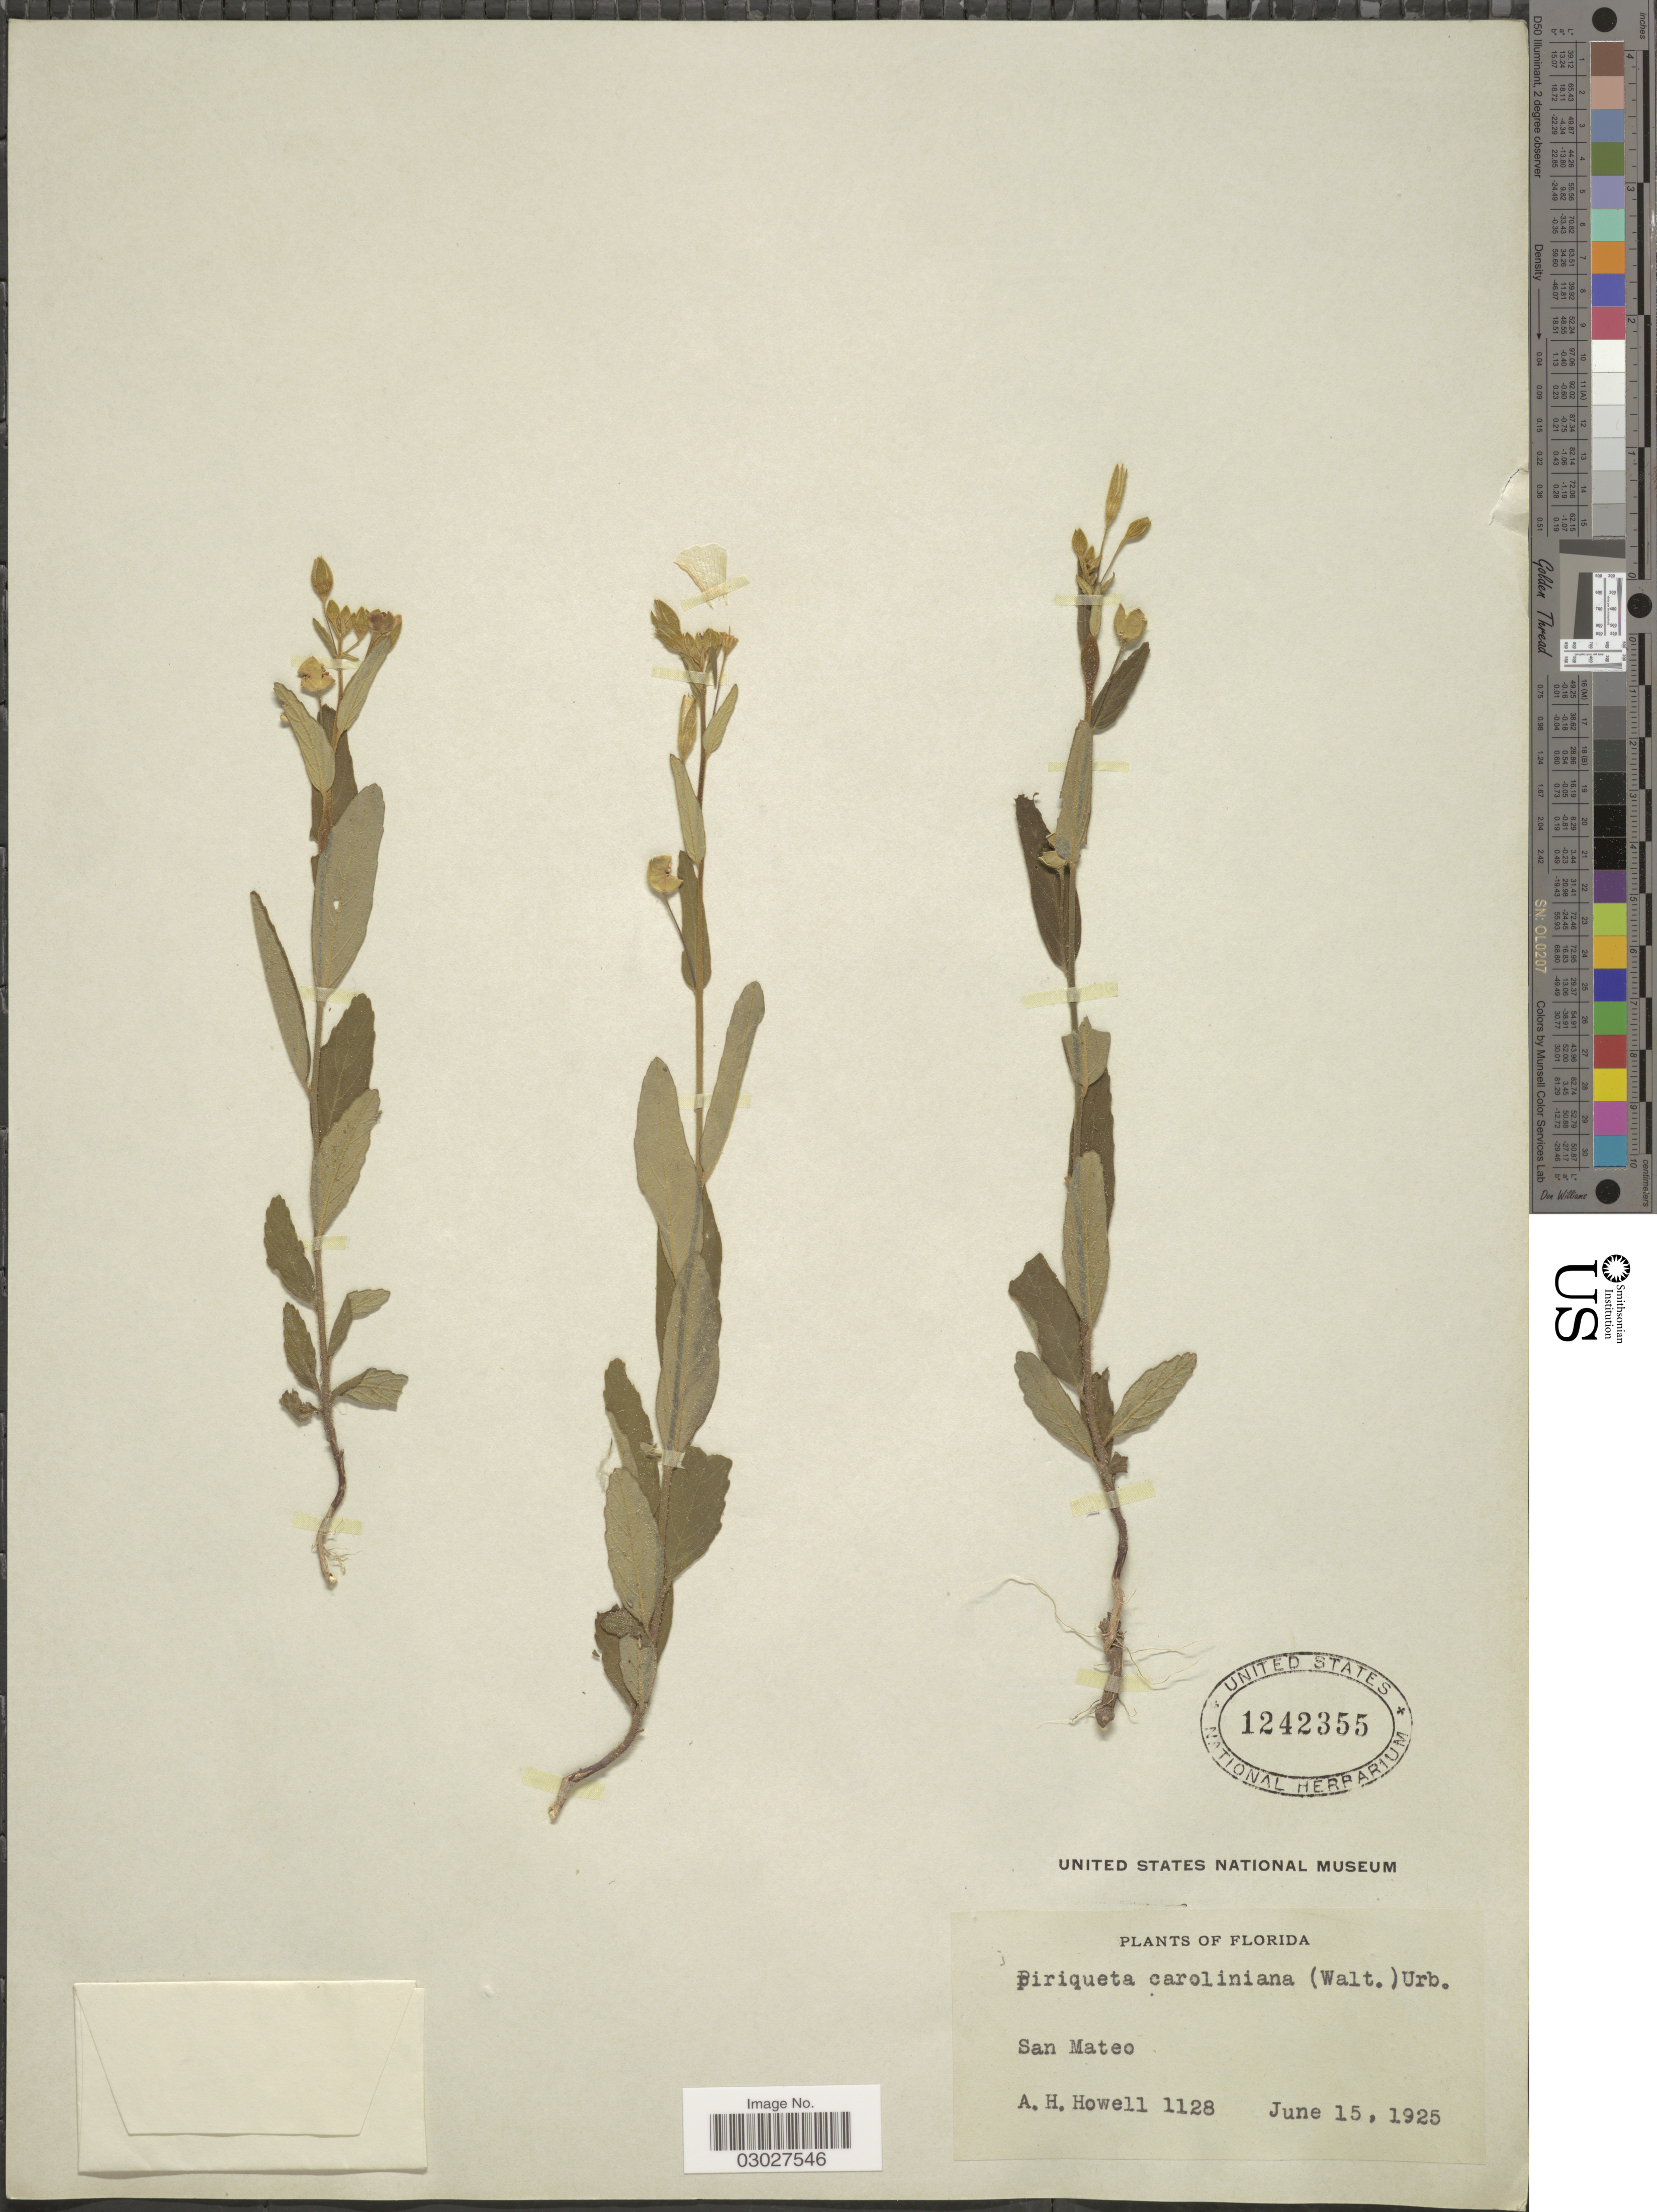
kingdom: Plantae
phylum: Tracheophyta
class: Magnoliopsida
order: Malpighiales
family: Turneraceae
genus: Piriqueta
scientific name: Piriqueta cistoides subsp. caroliniana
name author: (Walter) Arbo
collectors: A. Howell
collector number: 1128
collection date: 1925-06-15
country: United States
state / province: Florida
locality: San Mateo.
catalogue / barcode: US 1242355